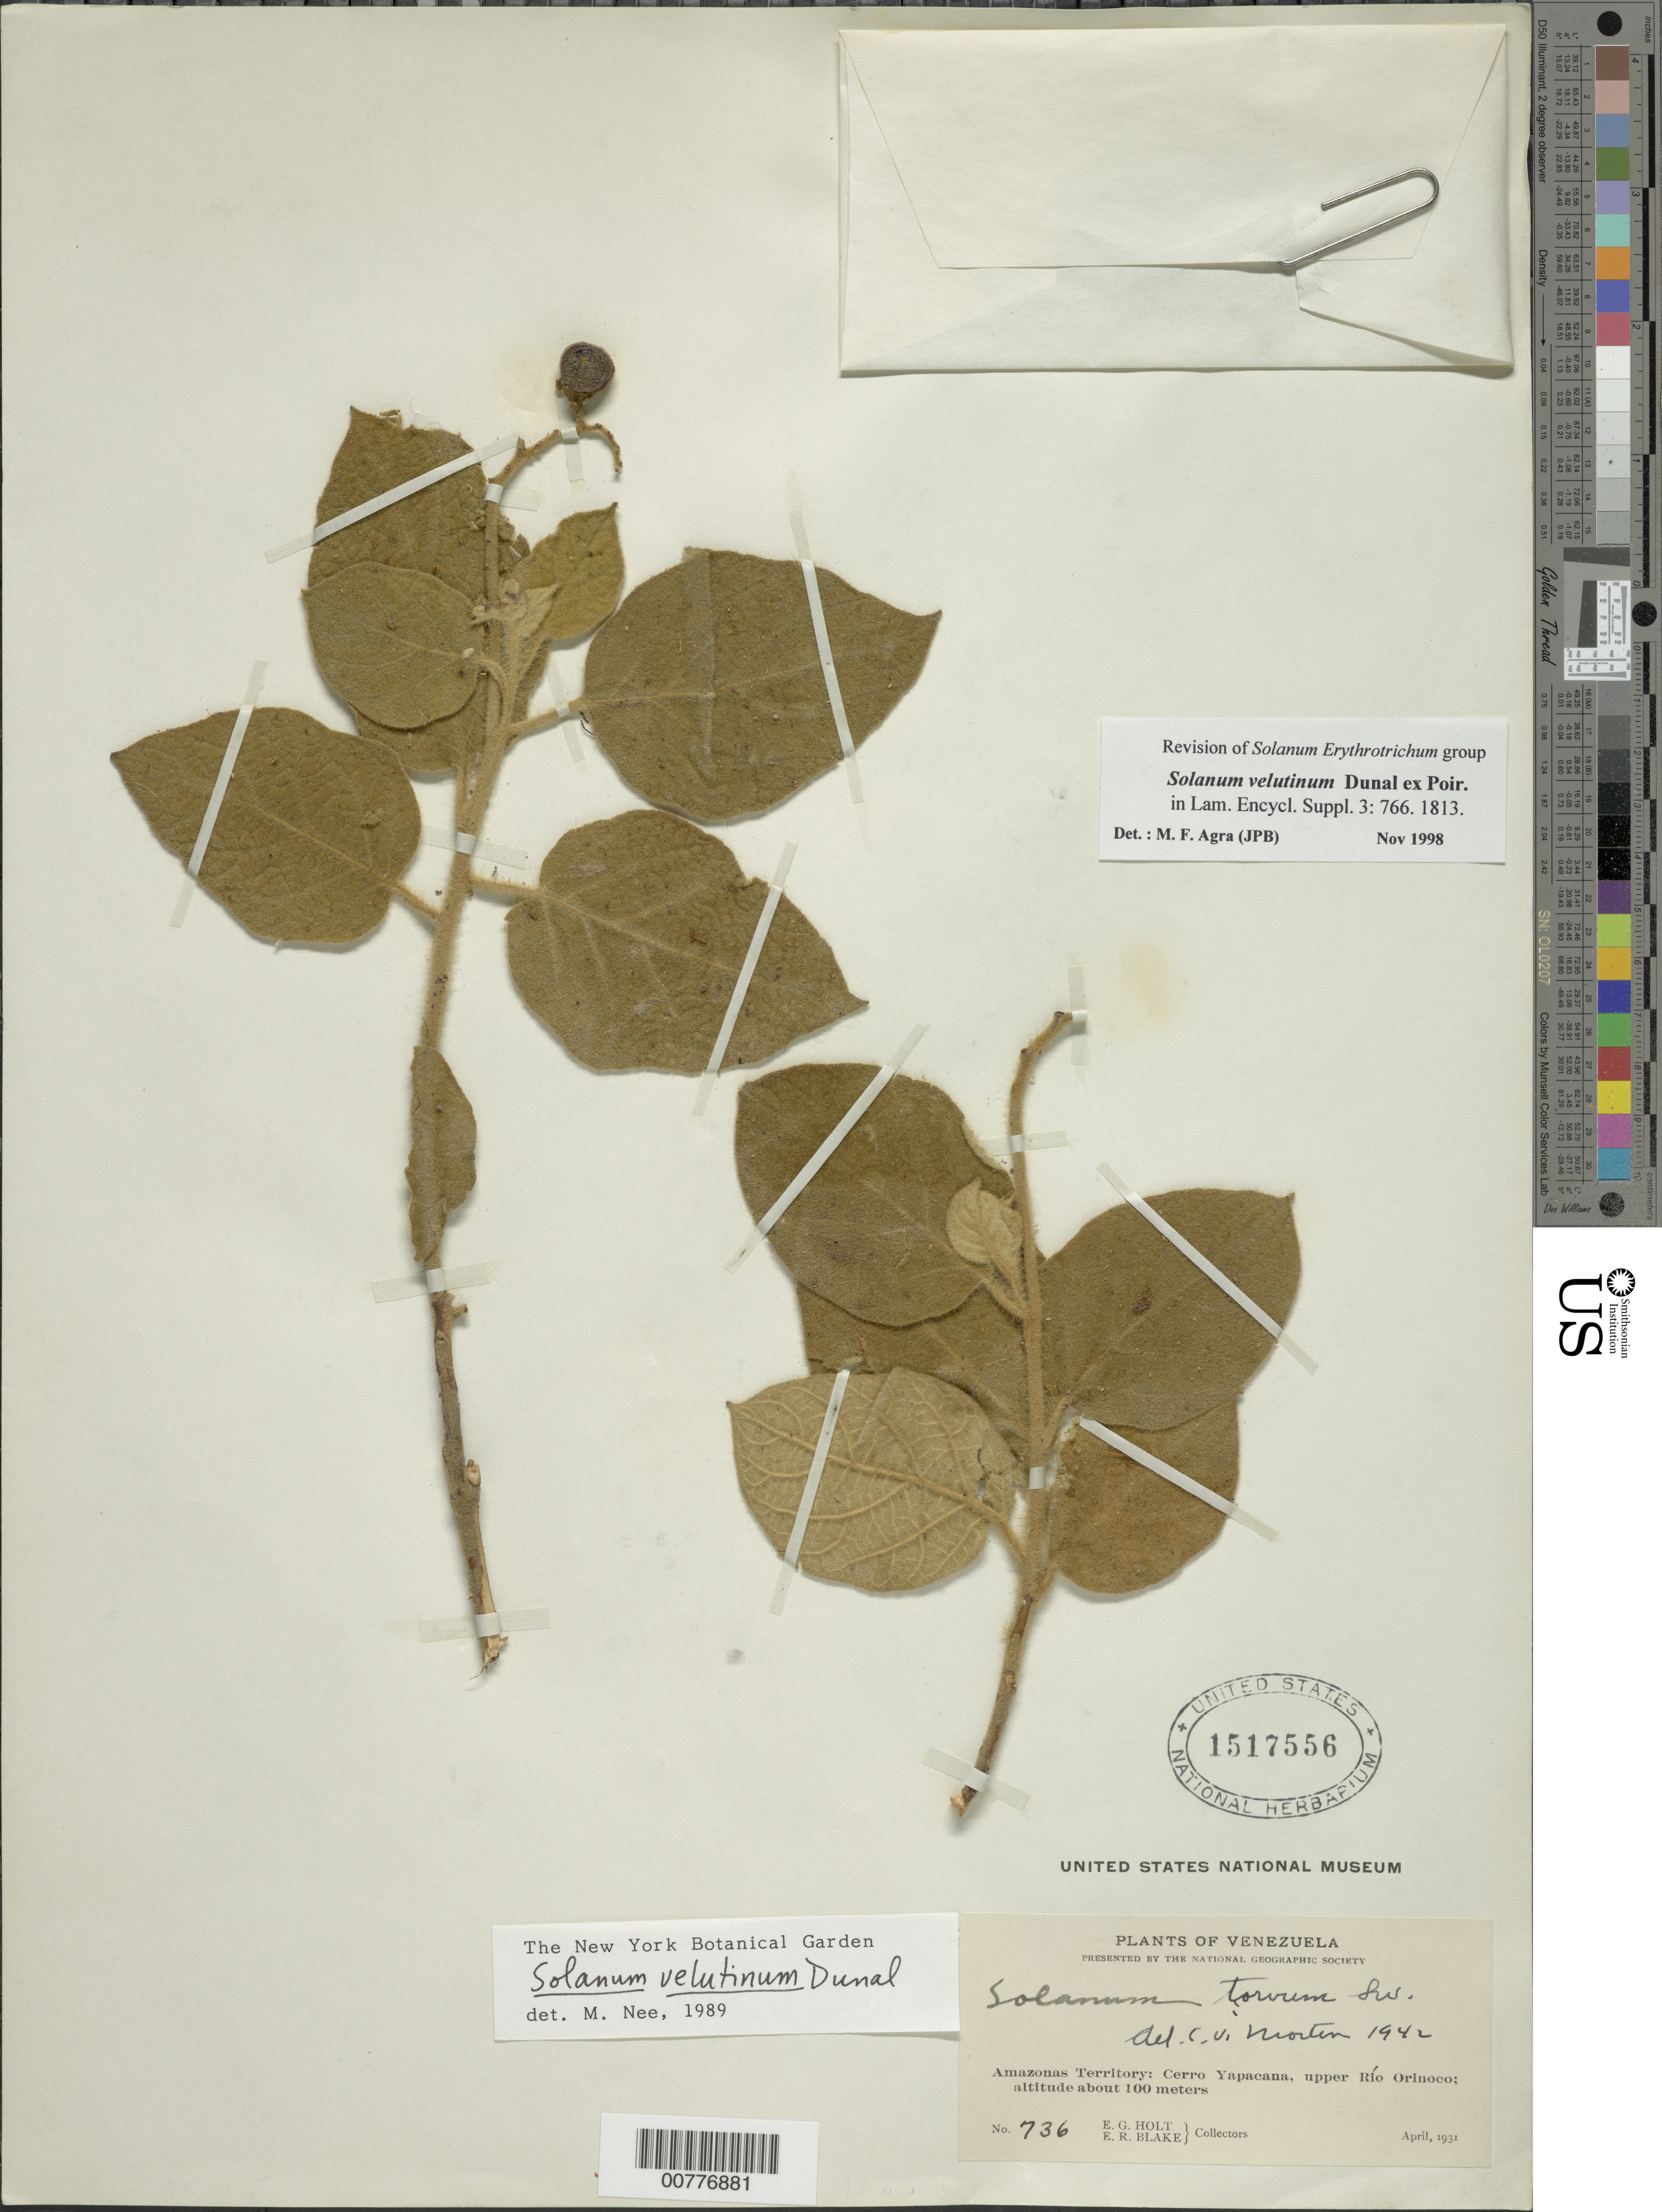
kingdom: Plantae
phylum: Tracheophyta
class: Magnoliopsida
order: Solanales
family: Solanaceae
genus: Solanum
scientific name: Solanum velutinum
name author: Dunal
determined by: Agra, M. F.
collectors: E. Holt & E. R. Blake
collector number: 736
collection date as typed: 4 Apr 1931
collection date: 1931-04-04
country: Venezuela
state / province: Amazonas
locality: Cerro Yapacana, upper Río Orinoco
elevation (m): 100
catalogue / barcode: US 1517556